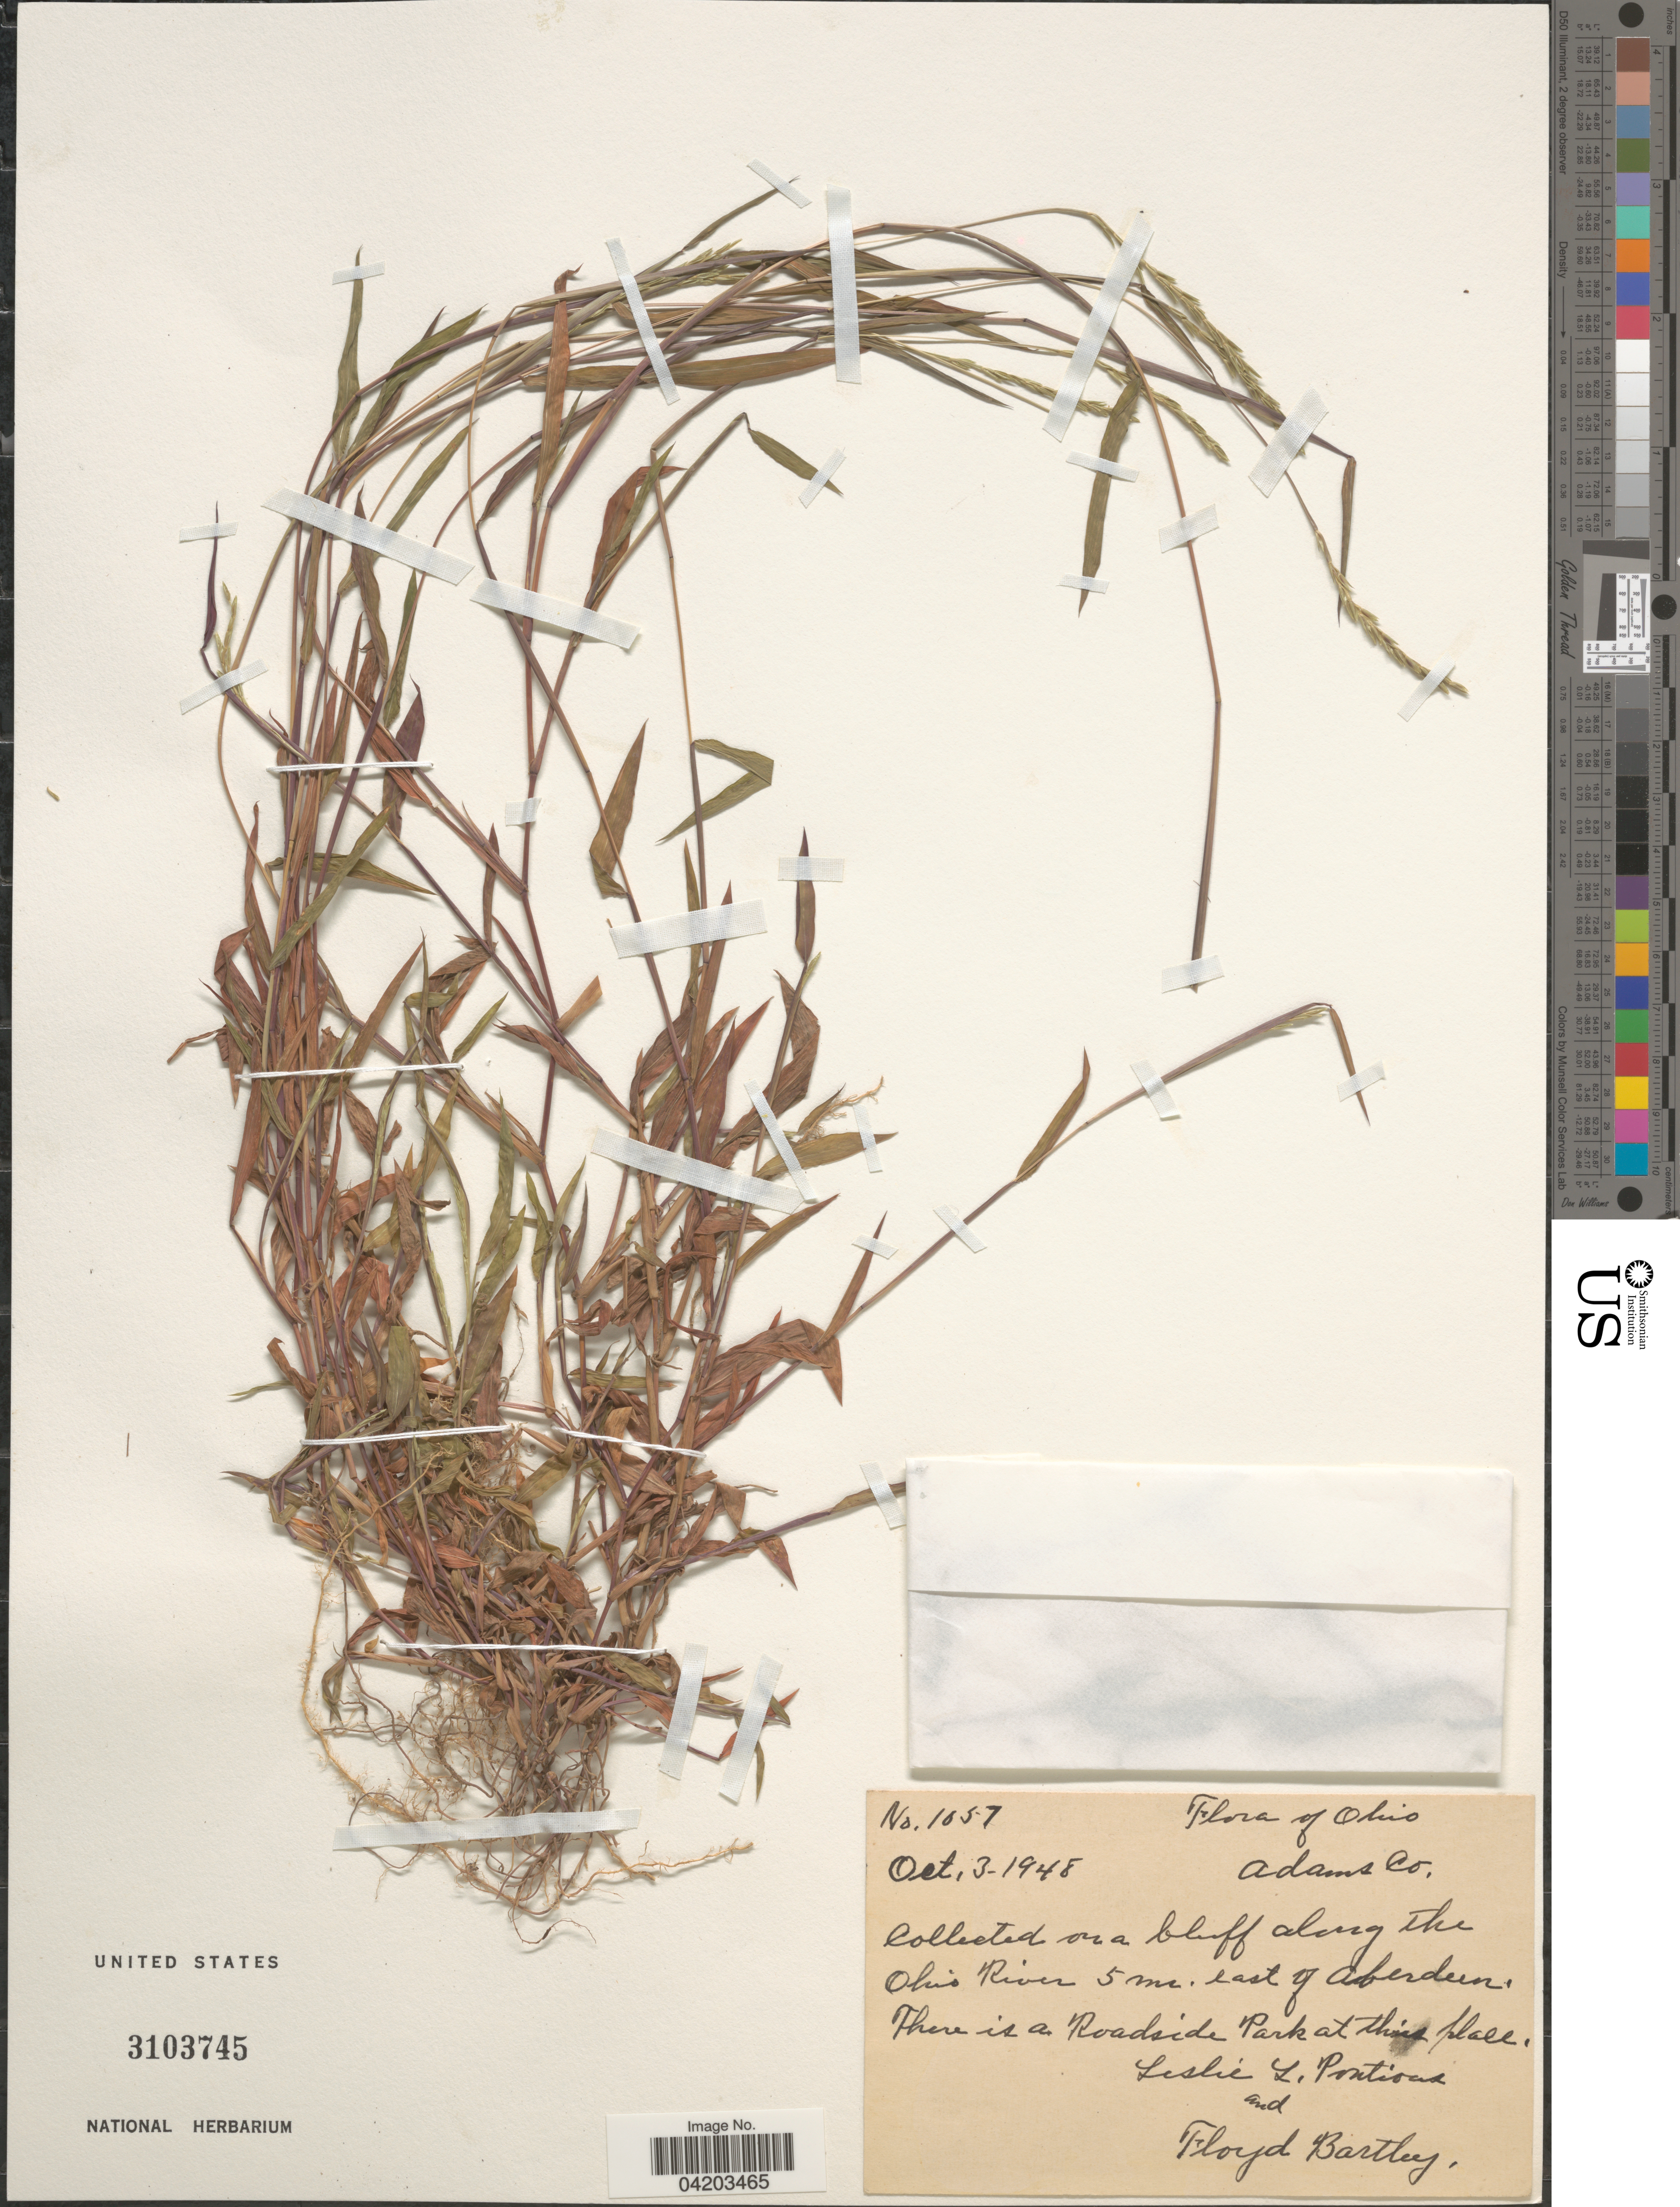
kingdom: Plantae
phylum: Tracheophyta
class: Liliopsida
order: Poales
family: Poaceae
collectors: L. L. Pontious & F. Bartley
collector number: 1057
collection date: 1948-10-03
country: United States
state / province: Ohio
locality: Adams Co. On a bluff along the Ohio River 5 mi. east of Aberdeen. There is a Roadside Park at this place.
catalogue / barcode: US 3103745